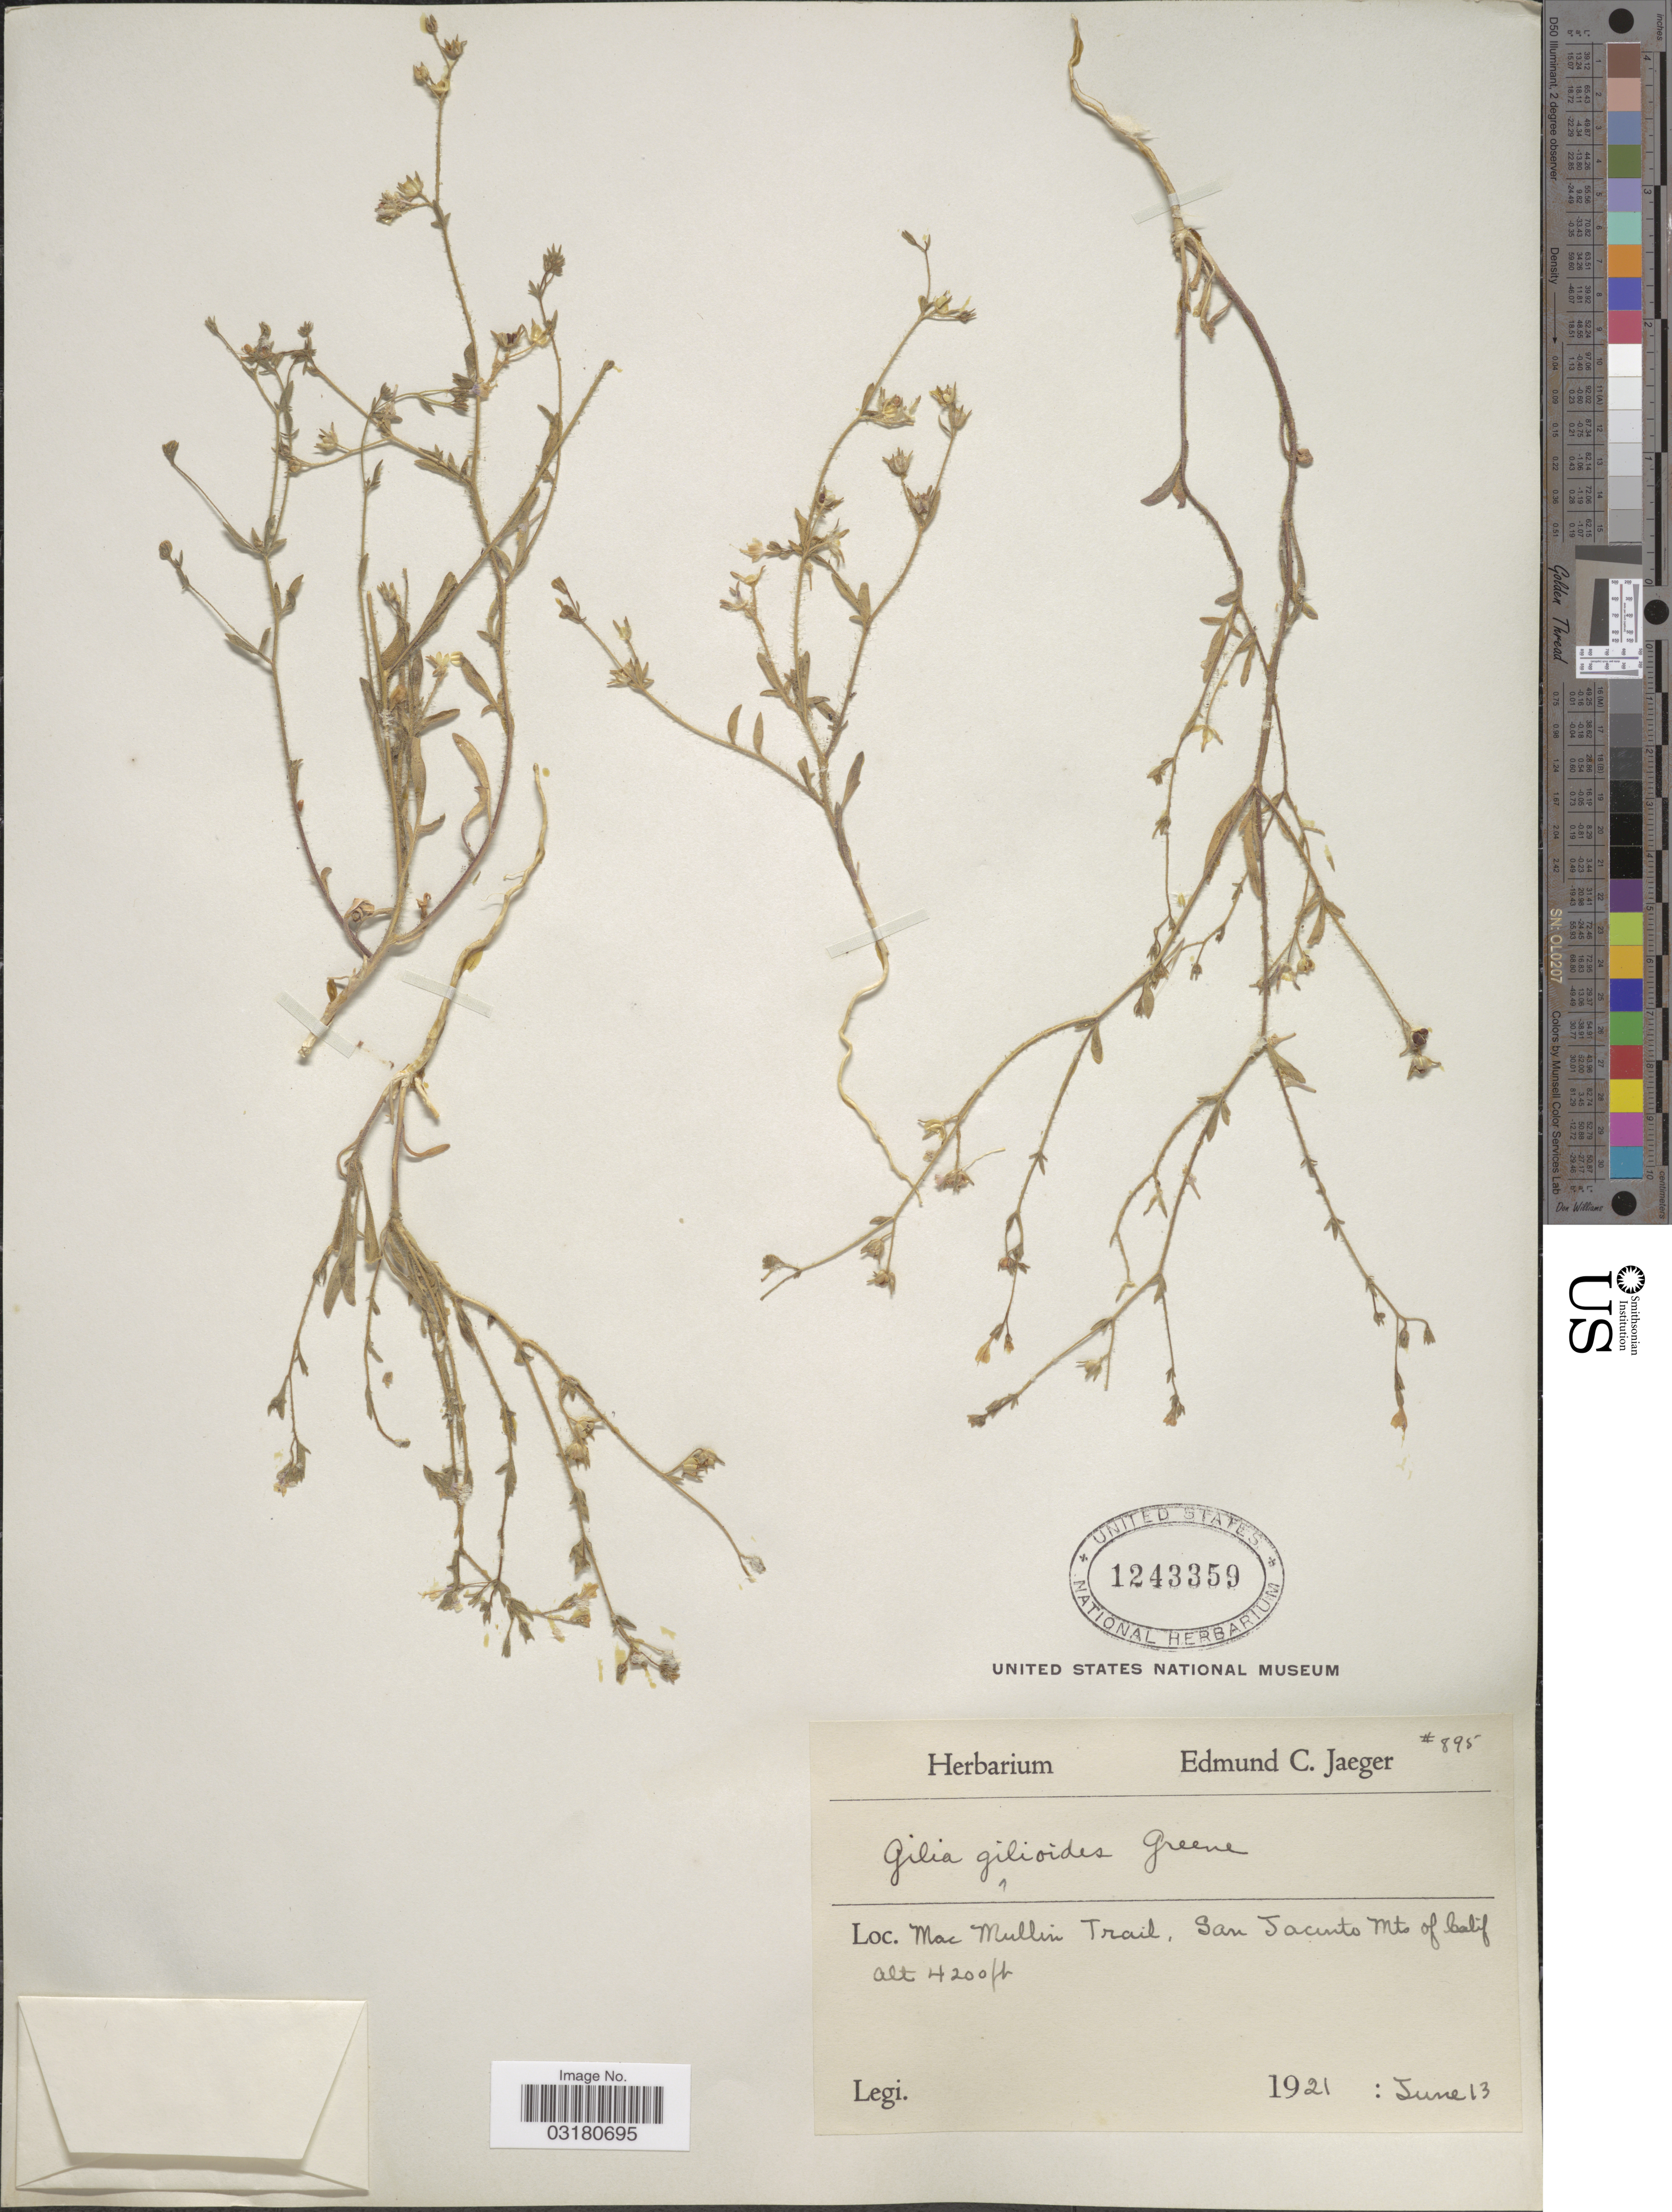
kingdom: Plantae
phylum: Tracheophyta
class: Magnoliopsida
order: Ericales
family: Polemoniaceae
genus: Allophyllum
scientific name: Allophyllum glutinosum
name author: (Benth.) A.D. Grant & V.E. Grant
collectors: ex herb. E.C. Jaeger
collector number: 895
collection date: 1921-06-13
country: United States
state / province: California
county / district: Riverside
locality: Mac Mullin Trail, San Jacinto Mts. of Calif.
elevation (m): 1280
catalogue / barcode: US 1243359